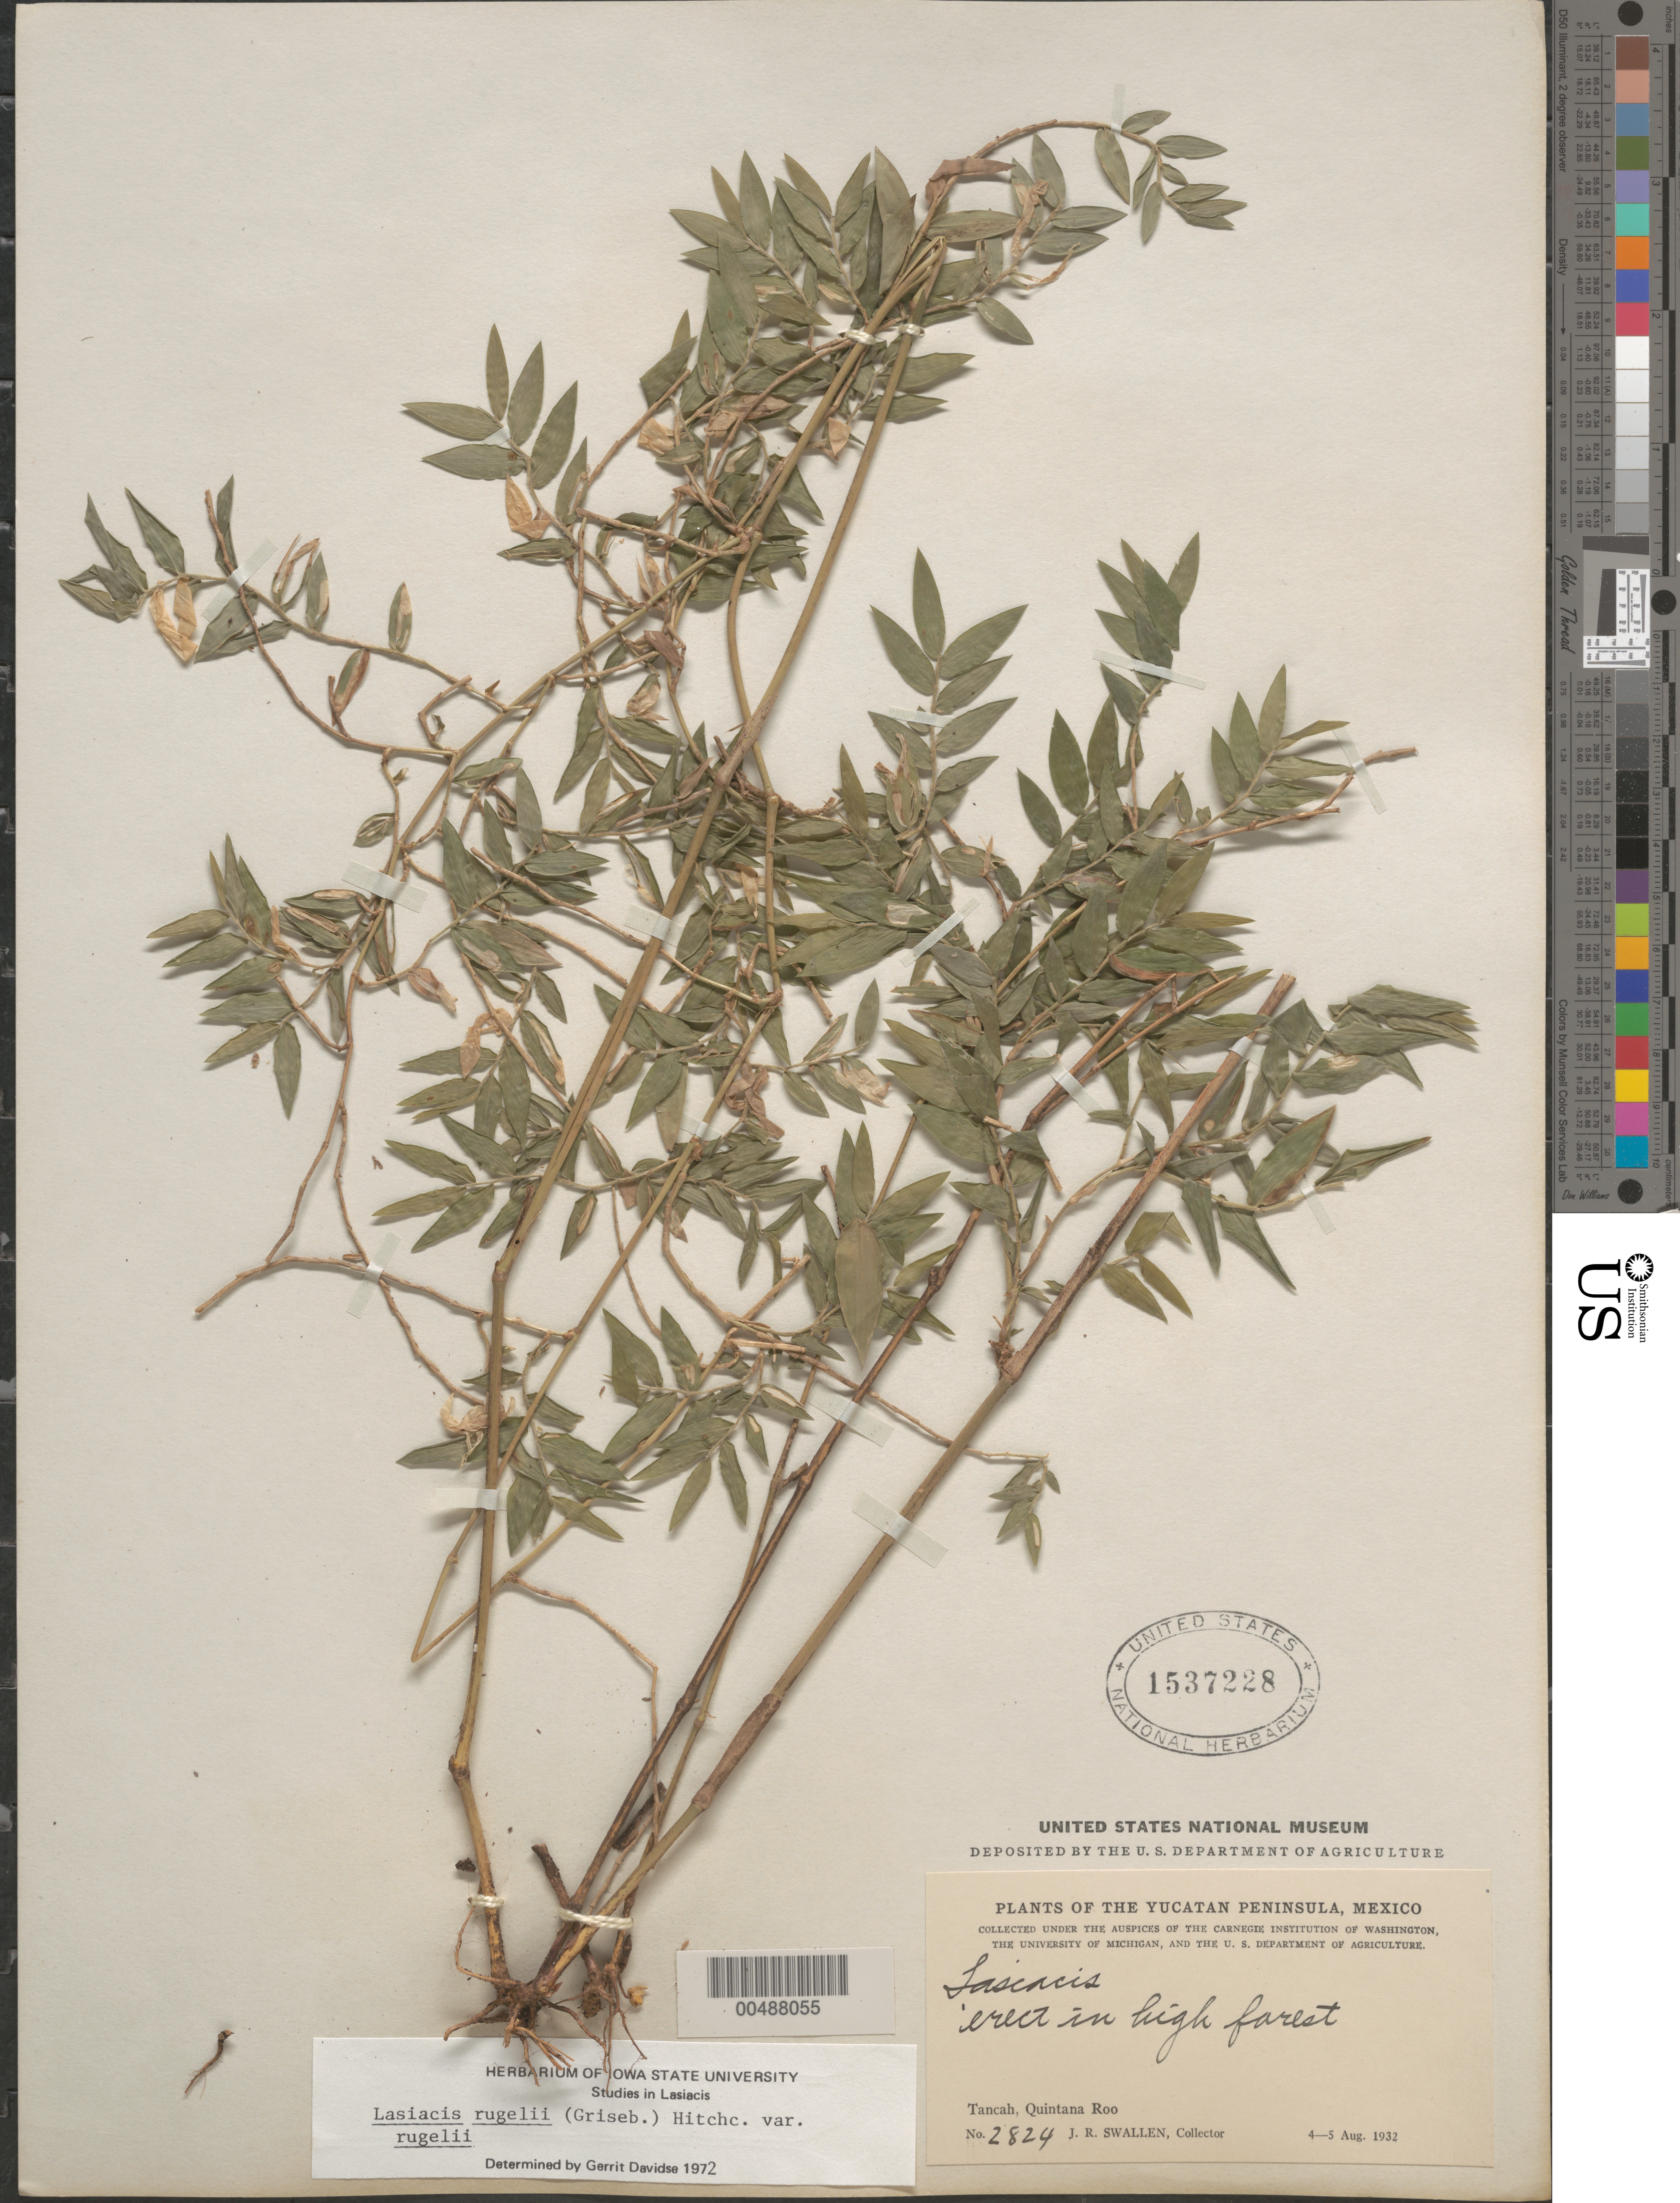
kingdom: Plantae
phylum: Tracheophyta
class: Liliopsida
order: Poales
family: Poaceae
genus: Lasiacis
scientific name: Lasiacis rugelii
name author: (Griseb.) Hitchc.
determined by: Davidse, Gerrit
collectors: J. R. Swallen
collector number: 2824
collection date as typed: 4 Aug 1932 to 5 Aug 1932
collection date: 1932-08-04/1932-08-05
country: Mexico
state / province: Quintana Roo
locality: Yucatan Peninsula, Tancah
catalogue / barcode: US 1537228